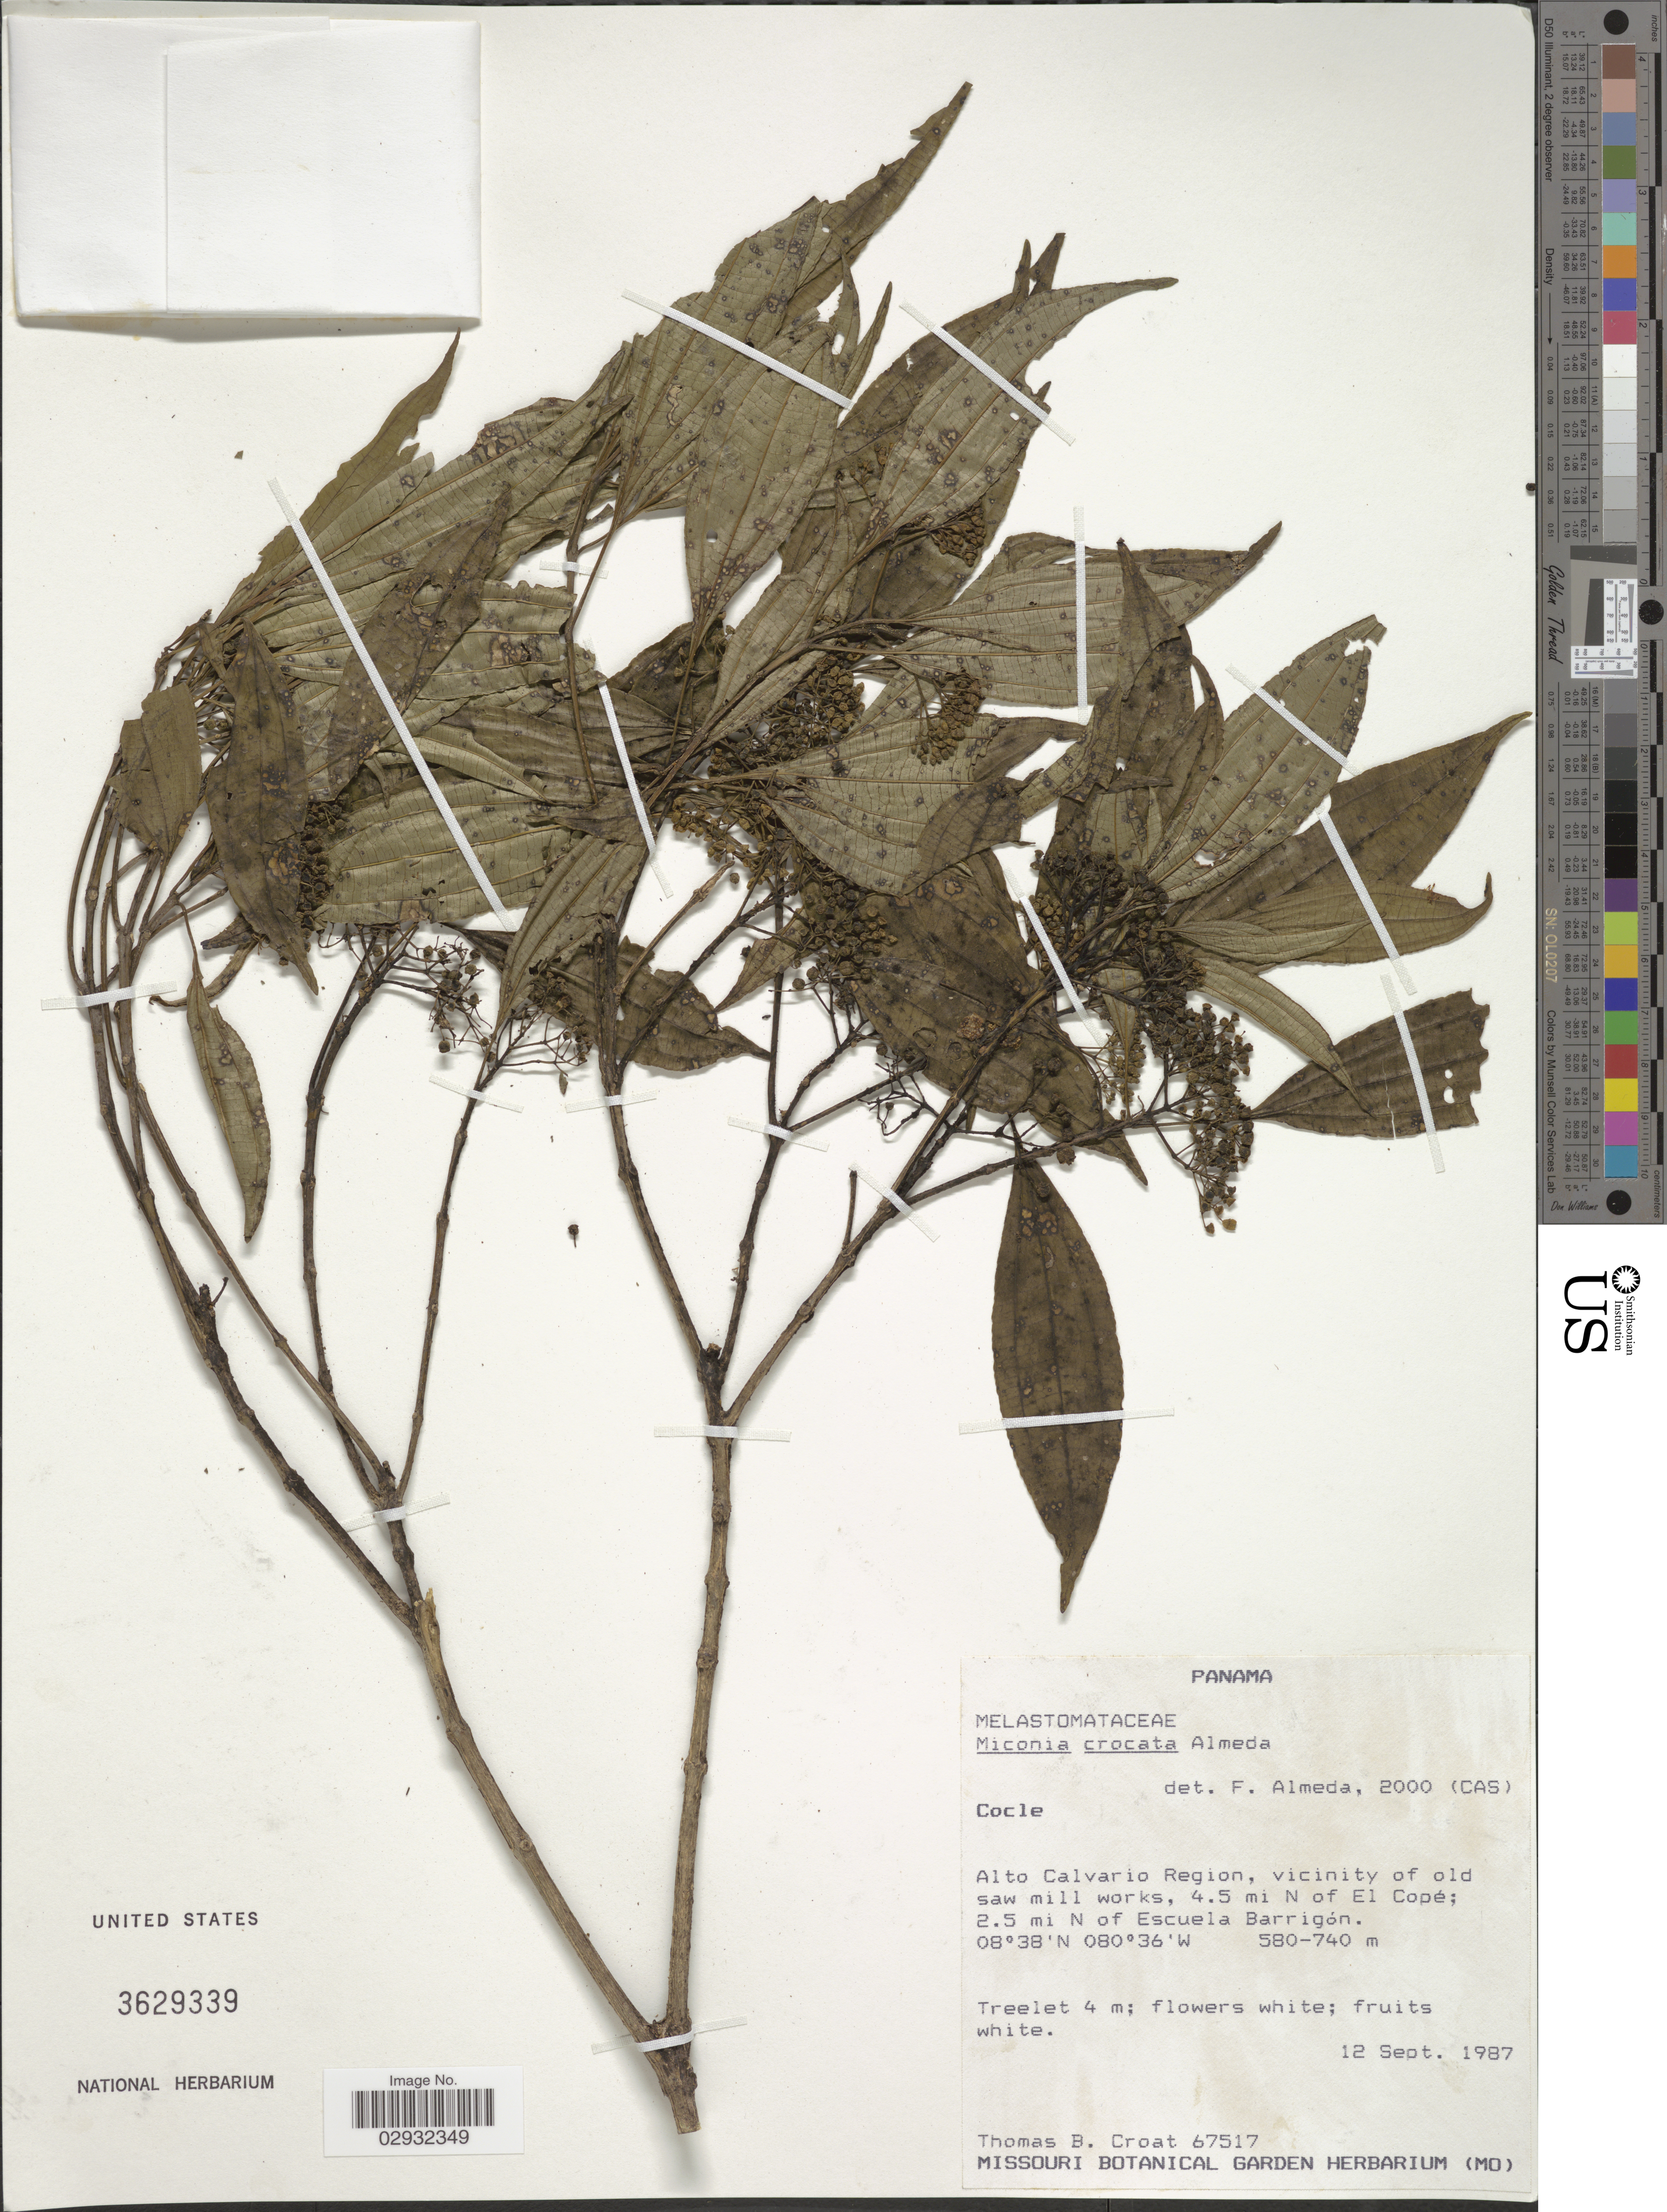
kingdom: Plantae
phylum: Tracheophyta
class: Magnoliopsida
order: Myrtales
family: Melastomataceae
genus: Miconia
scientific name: Miconia crocata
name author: Almeda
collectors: T. B. Croat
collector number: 67517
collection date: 1987-09-12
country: Panama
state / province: Coclé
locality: Alto Calvario Region, vicinity of old saw mill works, 4.5 mi N of El Copé; 2.5 mi N of Escuela Barrigón.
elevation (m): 580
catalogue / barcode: US 3629339